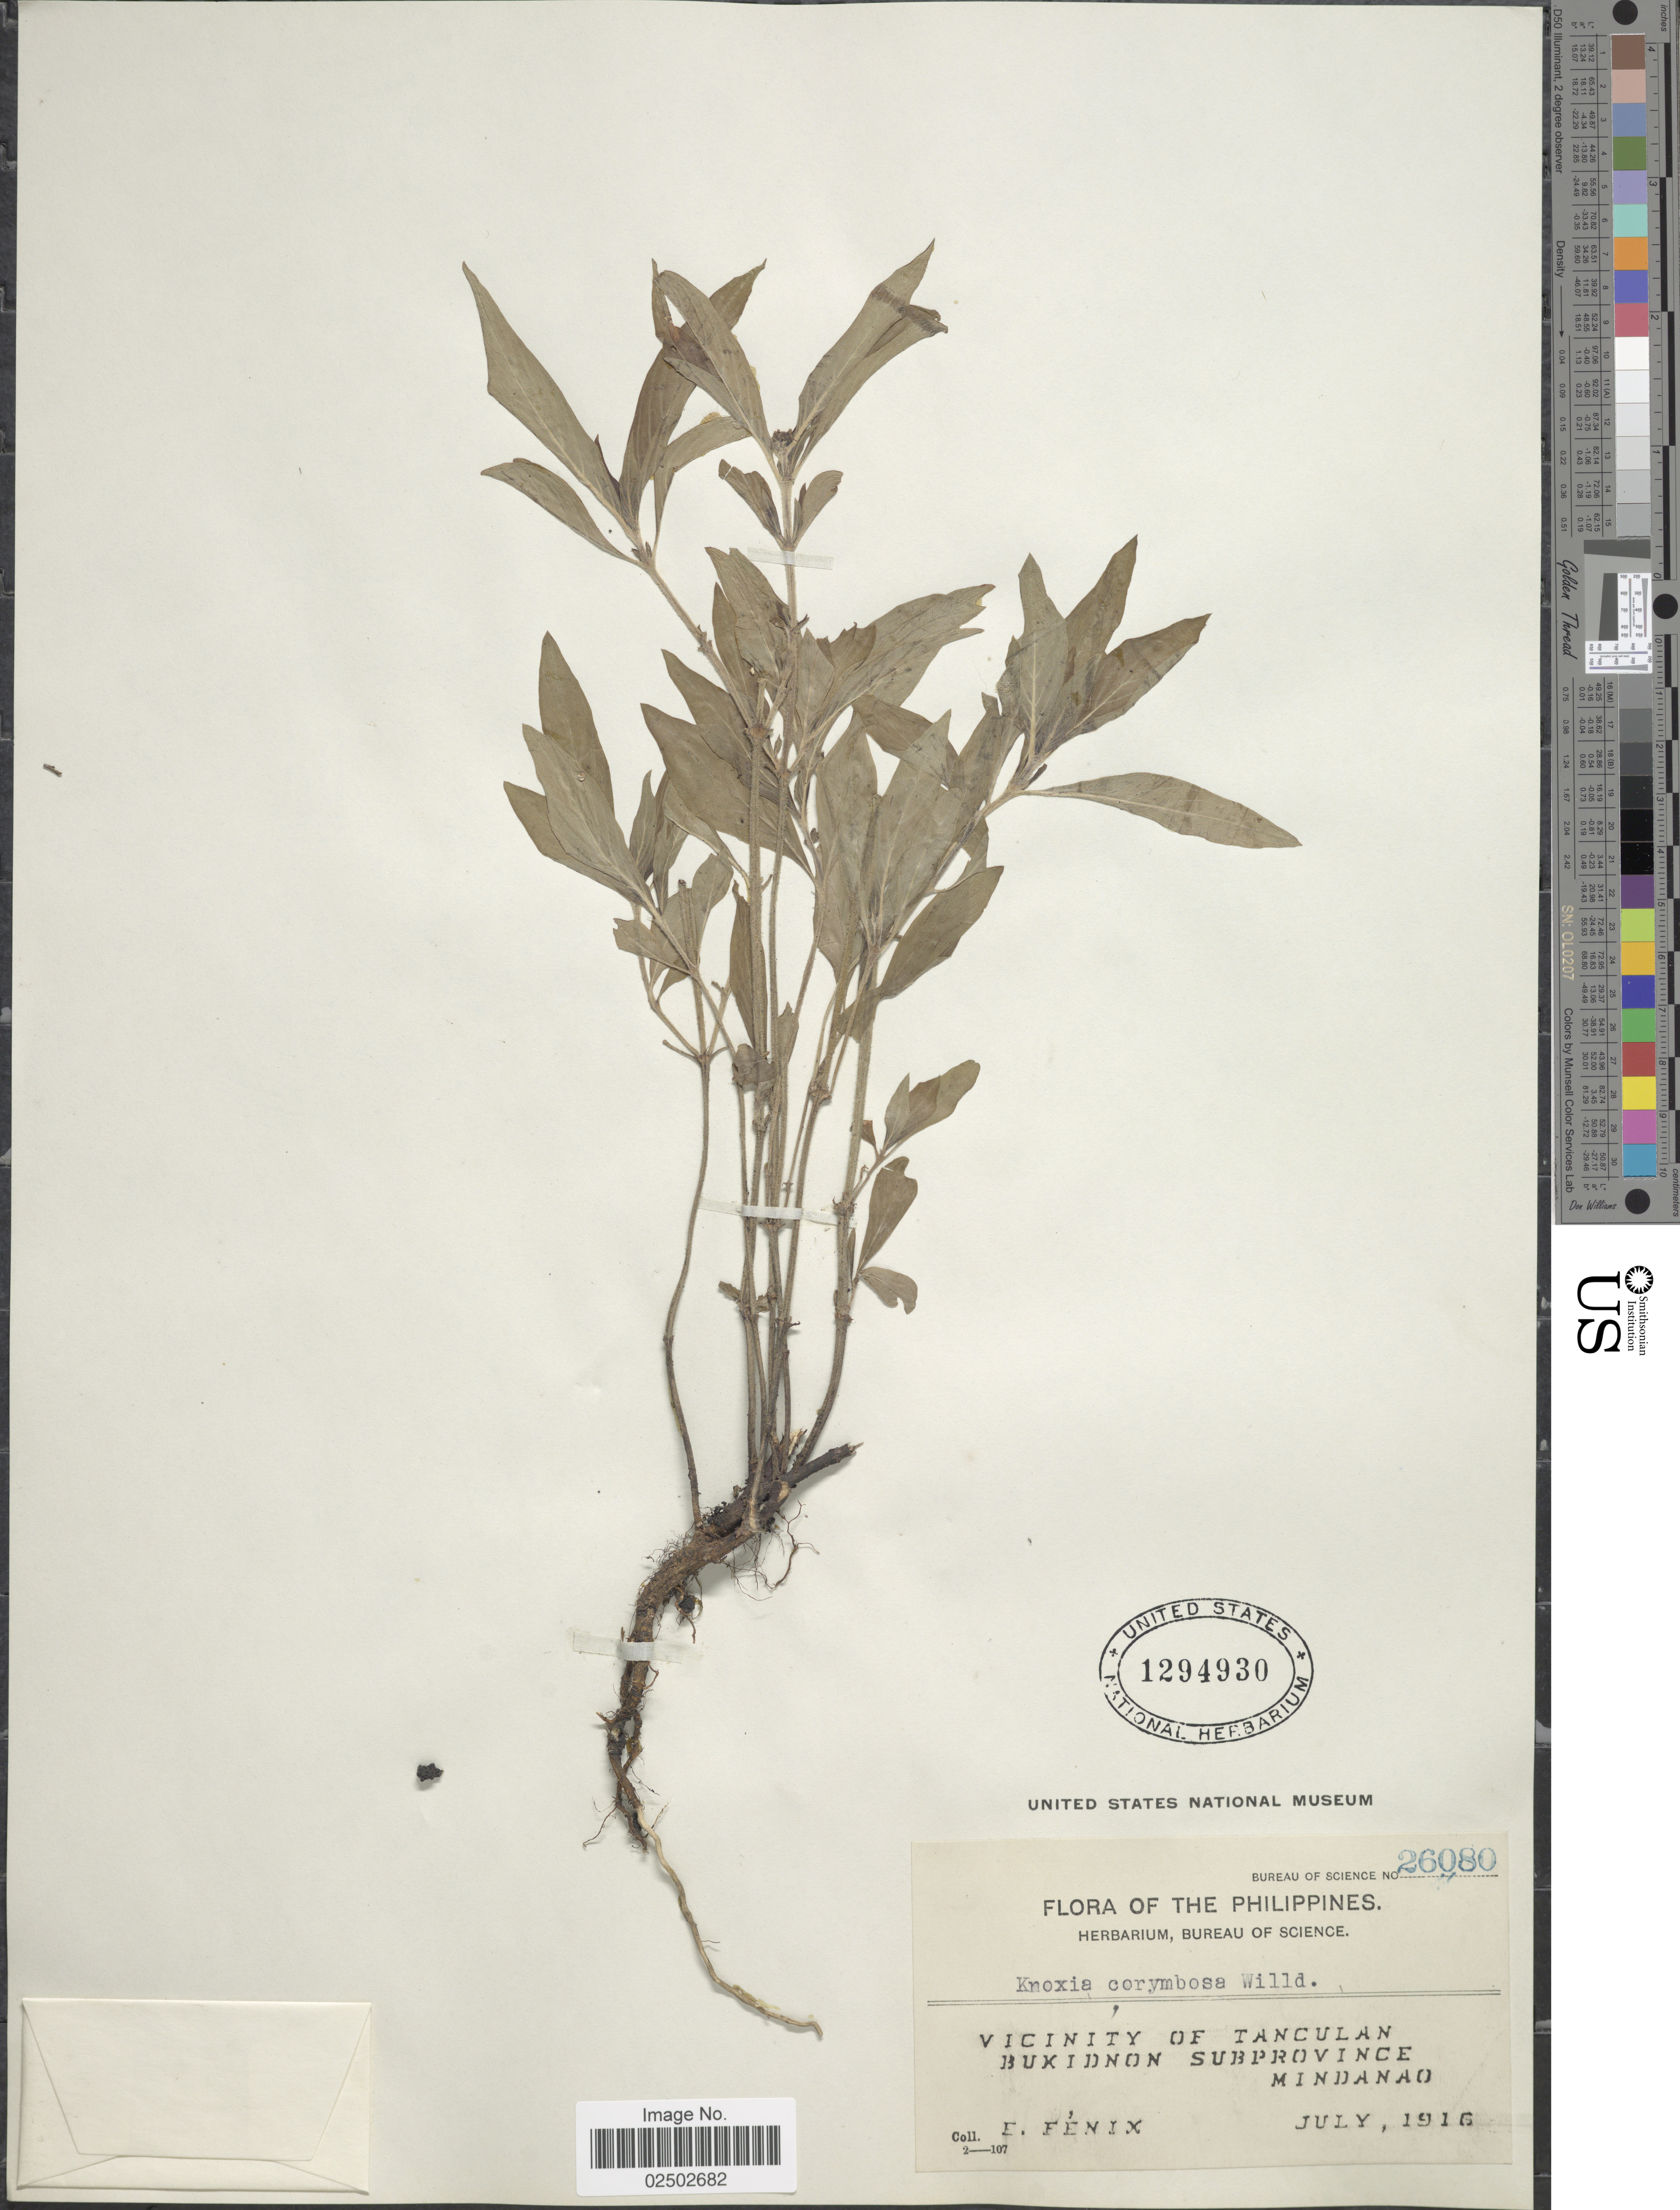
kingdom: Plantae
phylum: Tracheophyta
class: Magnoliopsida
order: Gentianales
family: Rubiaceae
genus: Knoxia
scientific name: Knoxia corymbosa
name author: Willd.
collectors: E. Fénix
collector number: Bureau of Science 26080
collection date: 1916-07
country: Philippines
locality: Vicinity of Tanculan. Bukidnon Subprovince Mindanao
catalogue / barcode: US 1294930